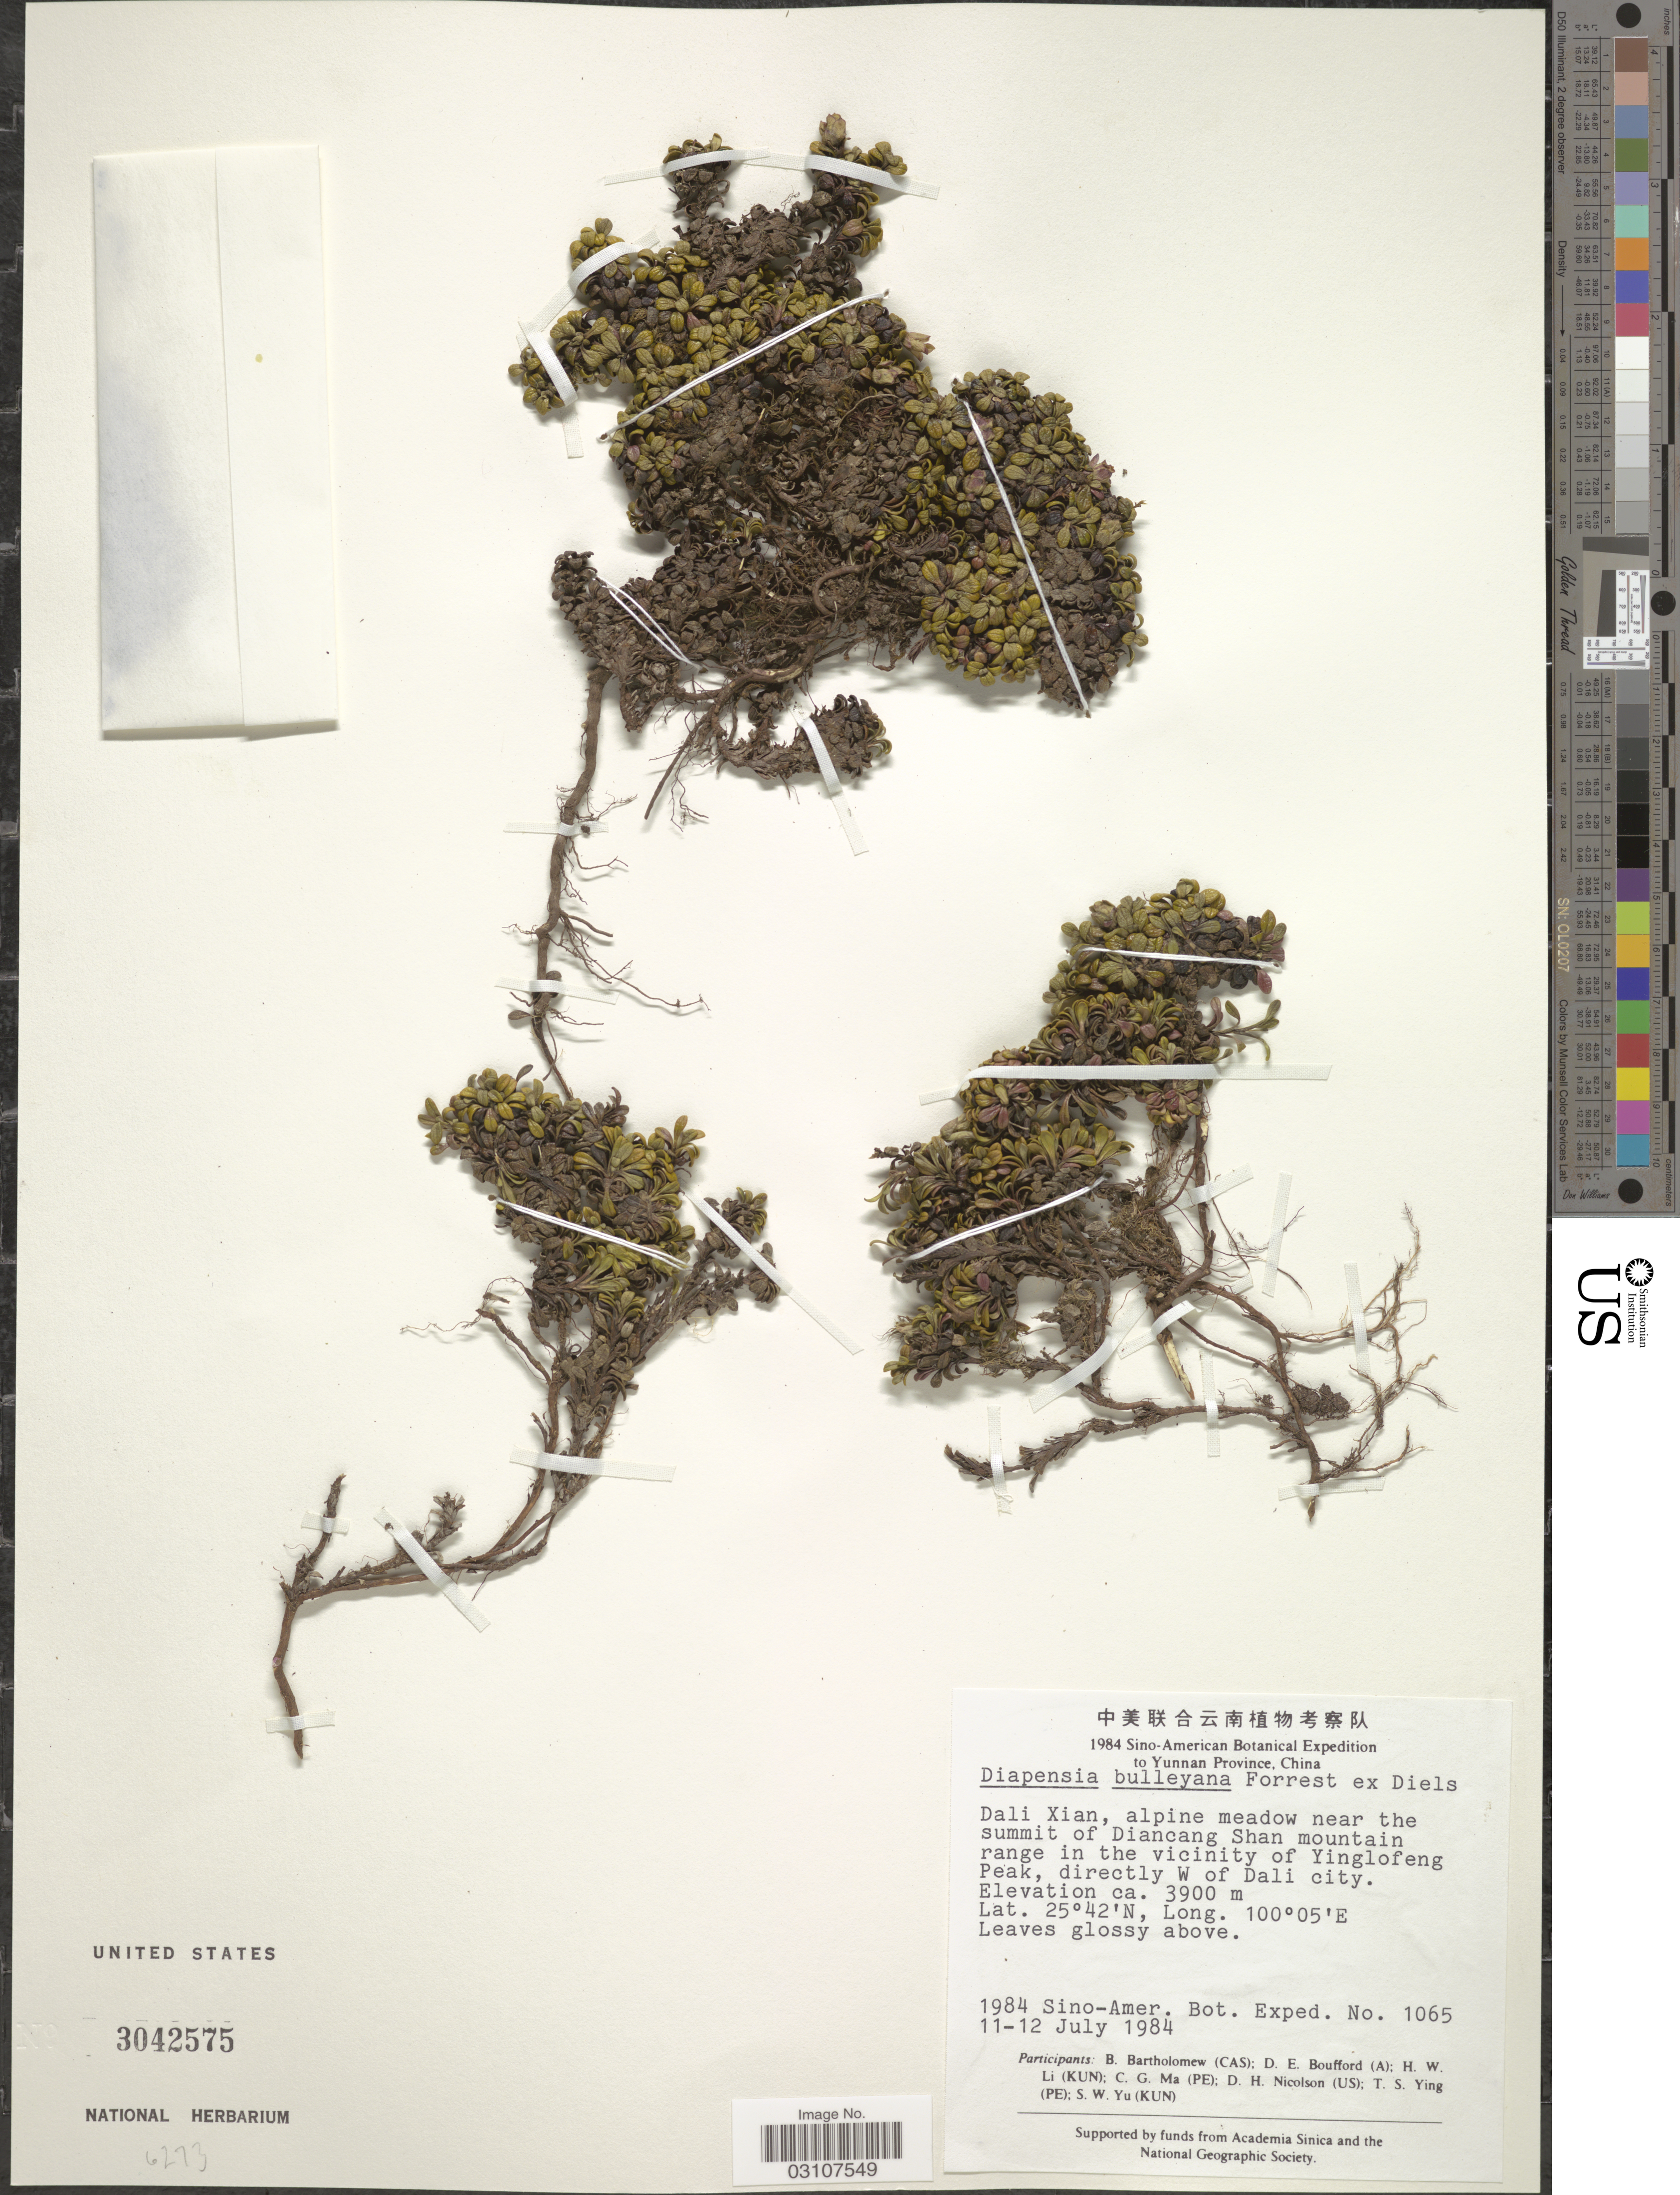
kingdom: Plantae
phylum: Tracheophyta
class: Magnoliopsida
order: Ericales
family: Diapensiaceae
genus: Diapensia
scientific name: Diapensia bulleyana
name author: Forrest ex Diels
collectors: Sino-Amer. Bot. Exped. 1984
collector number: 1065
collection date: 1984-07-11/1984-07-12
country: China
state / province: Yunnan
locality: Dali Xian, alpine meadow near the summit of Diancang Shan mountain range in the vicinity of Yinglofeng Peak, directly W of Dali city.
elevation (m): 3900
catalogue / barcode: US 3042575